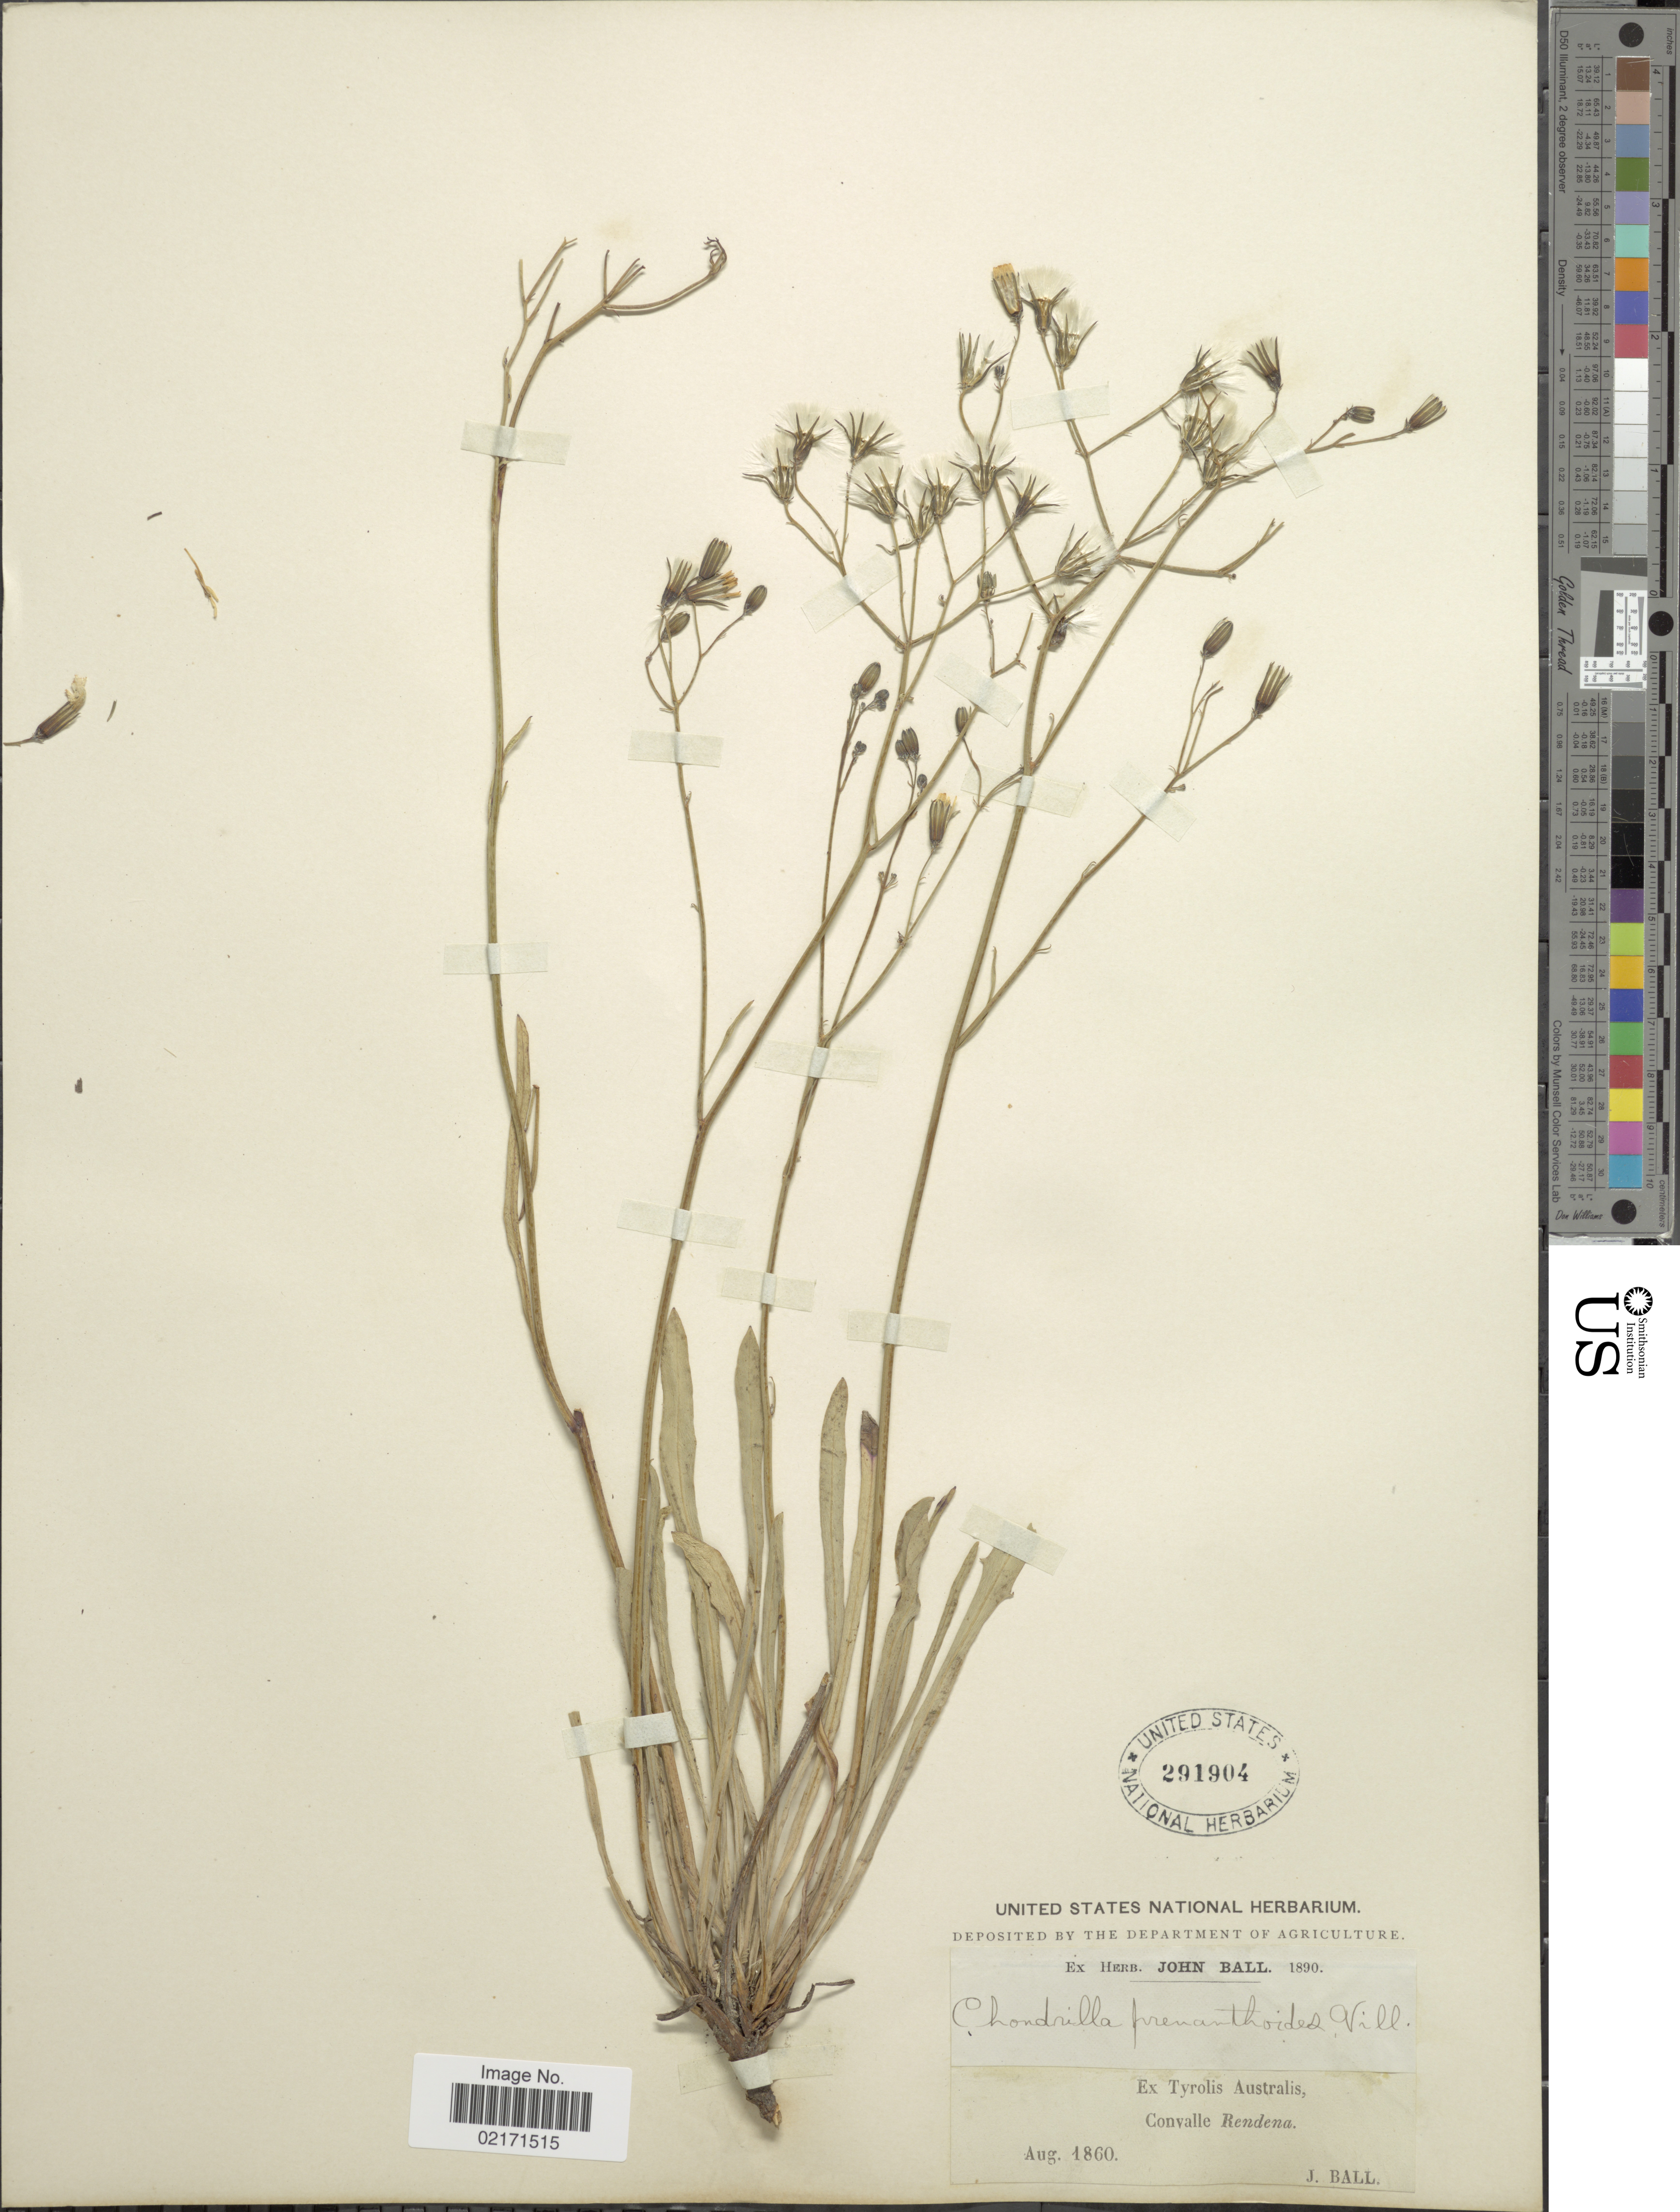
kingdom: Plantae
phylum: Tracheophyta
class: Magnoliopsida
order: Asterales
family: Asteraceae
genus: Chondrilla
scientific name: Chondrilla chondrilloides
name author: (Ard.) H. Karst.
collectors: J. Ball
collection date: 1860-08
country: Austria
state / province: Tirol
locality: Tyrolis Australis, Convalle Rendena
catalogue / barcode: US 291904